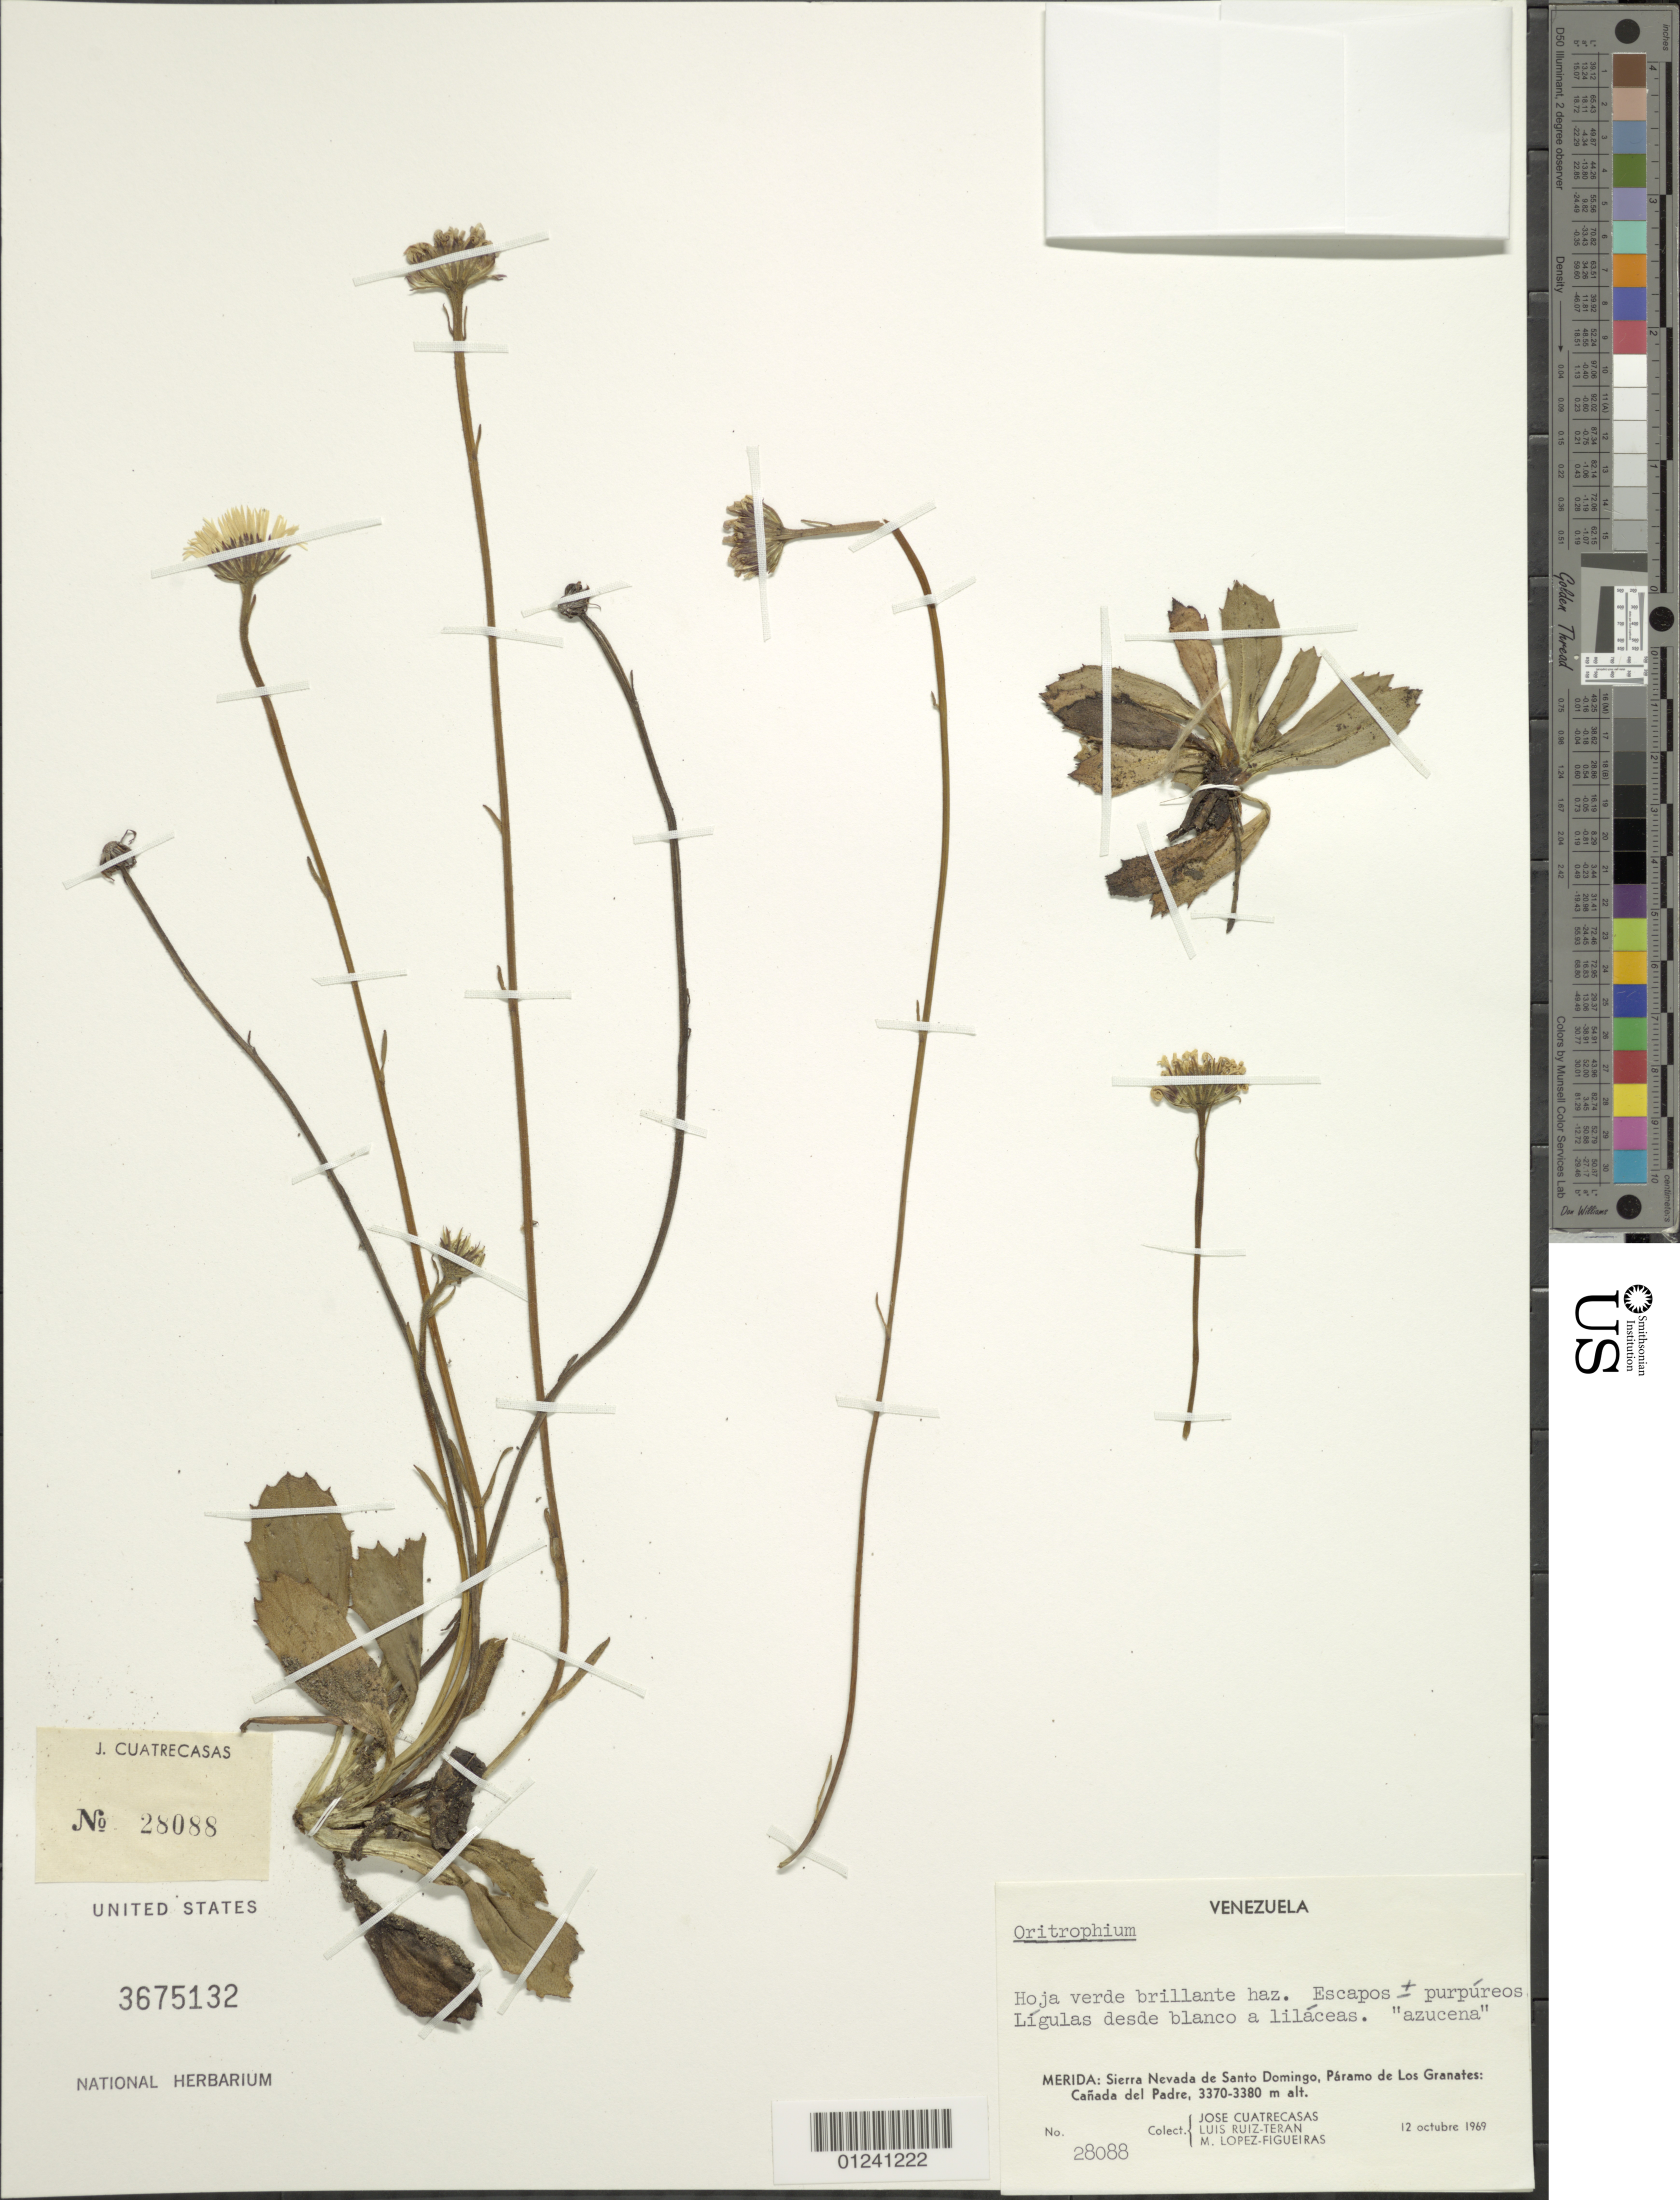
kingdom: Plantae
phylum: Tracheophyta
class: Magnoliopsida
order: Asterales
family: Asteraceae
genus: Oritrophium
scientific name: Oritrophium figueirasii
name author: Cuatrec.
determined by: Salomon, Luciana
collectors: J. Cuatrecasas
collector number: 28088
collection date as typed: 12 Oct 1969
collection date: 1969-10-12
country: Venezuela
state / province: Mérida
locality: Sierra Nevada de Santo Domingo, Páramo de Los Granates, Canada de Padre.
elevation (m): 3370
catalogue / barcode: US 3675132